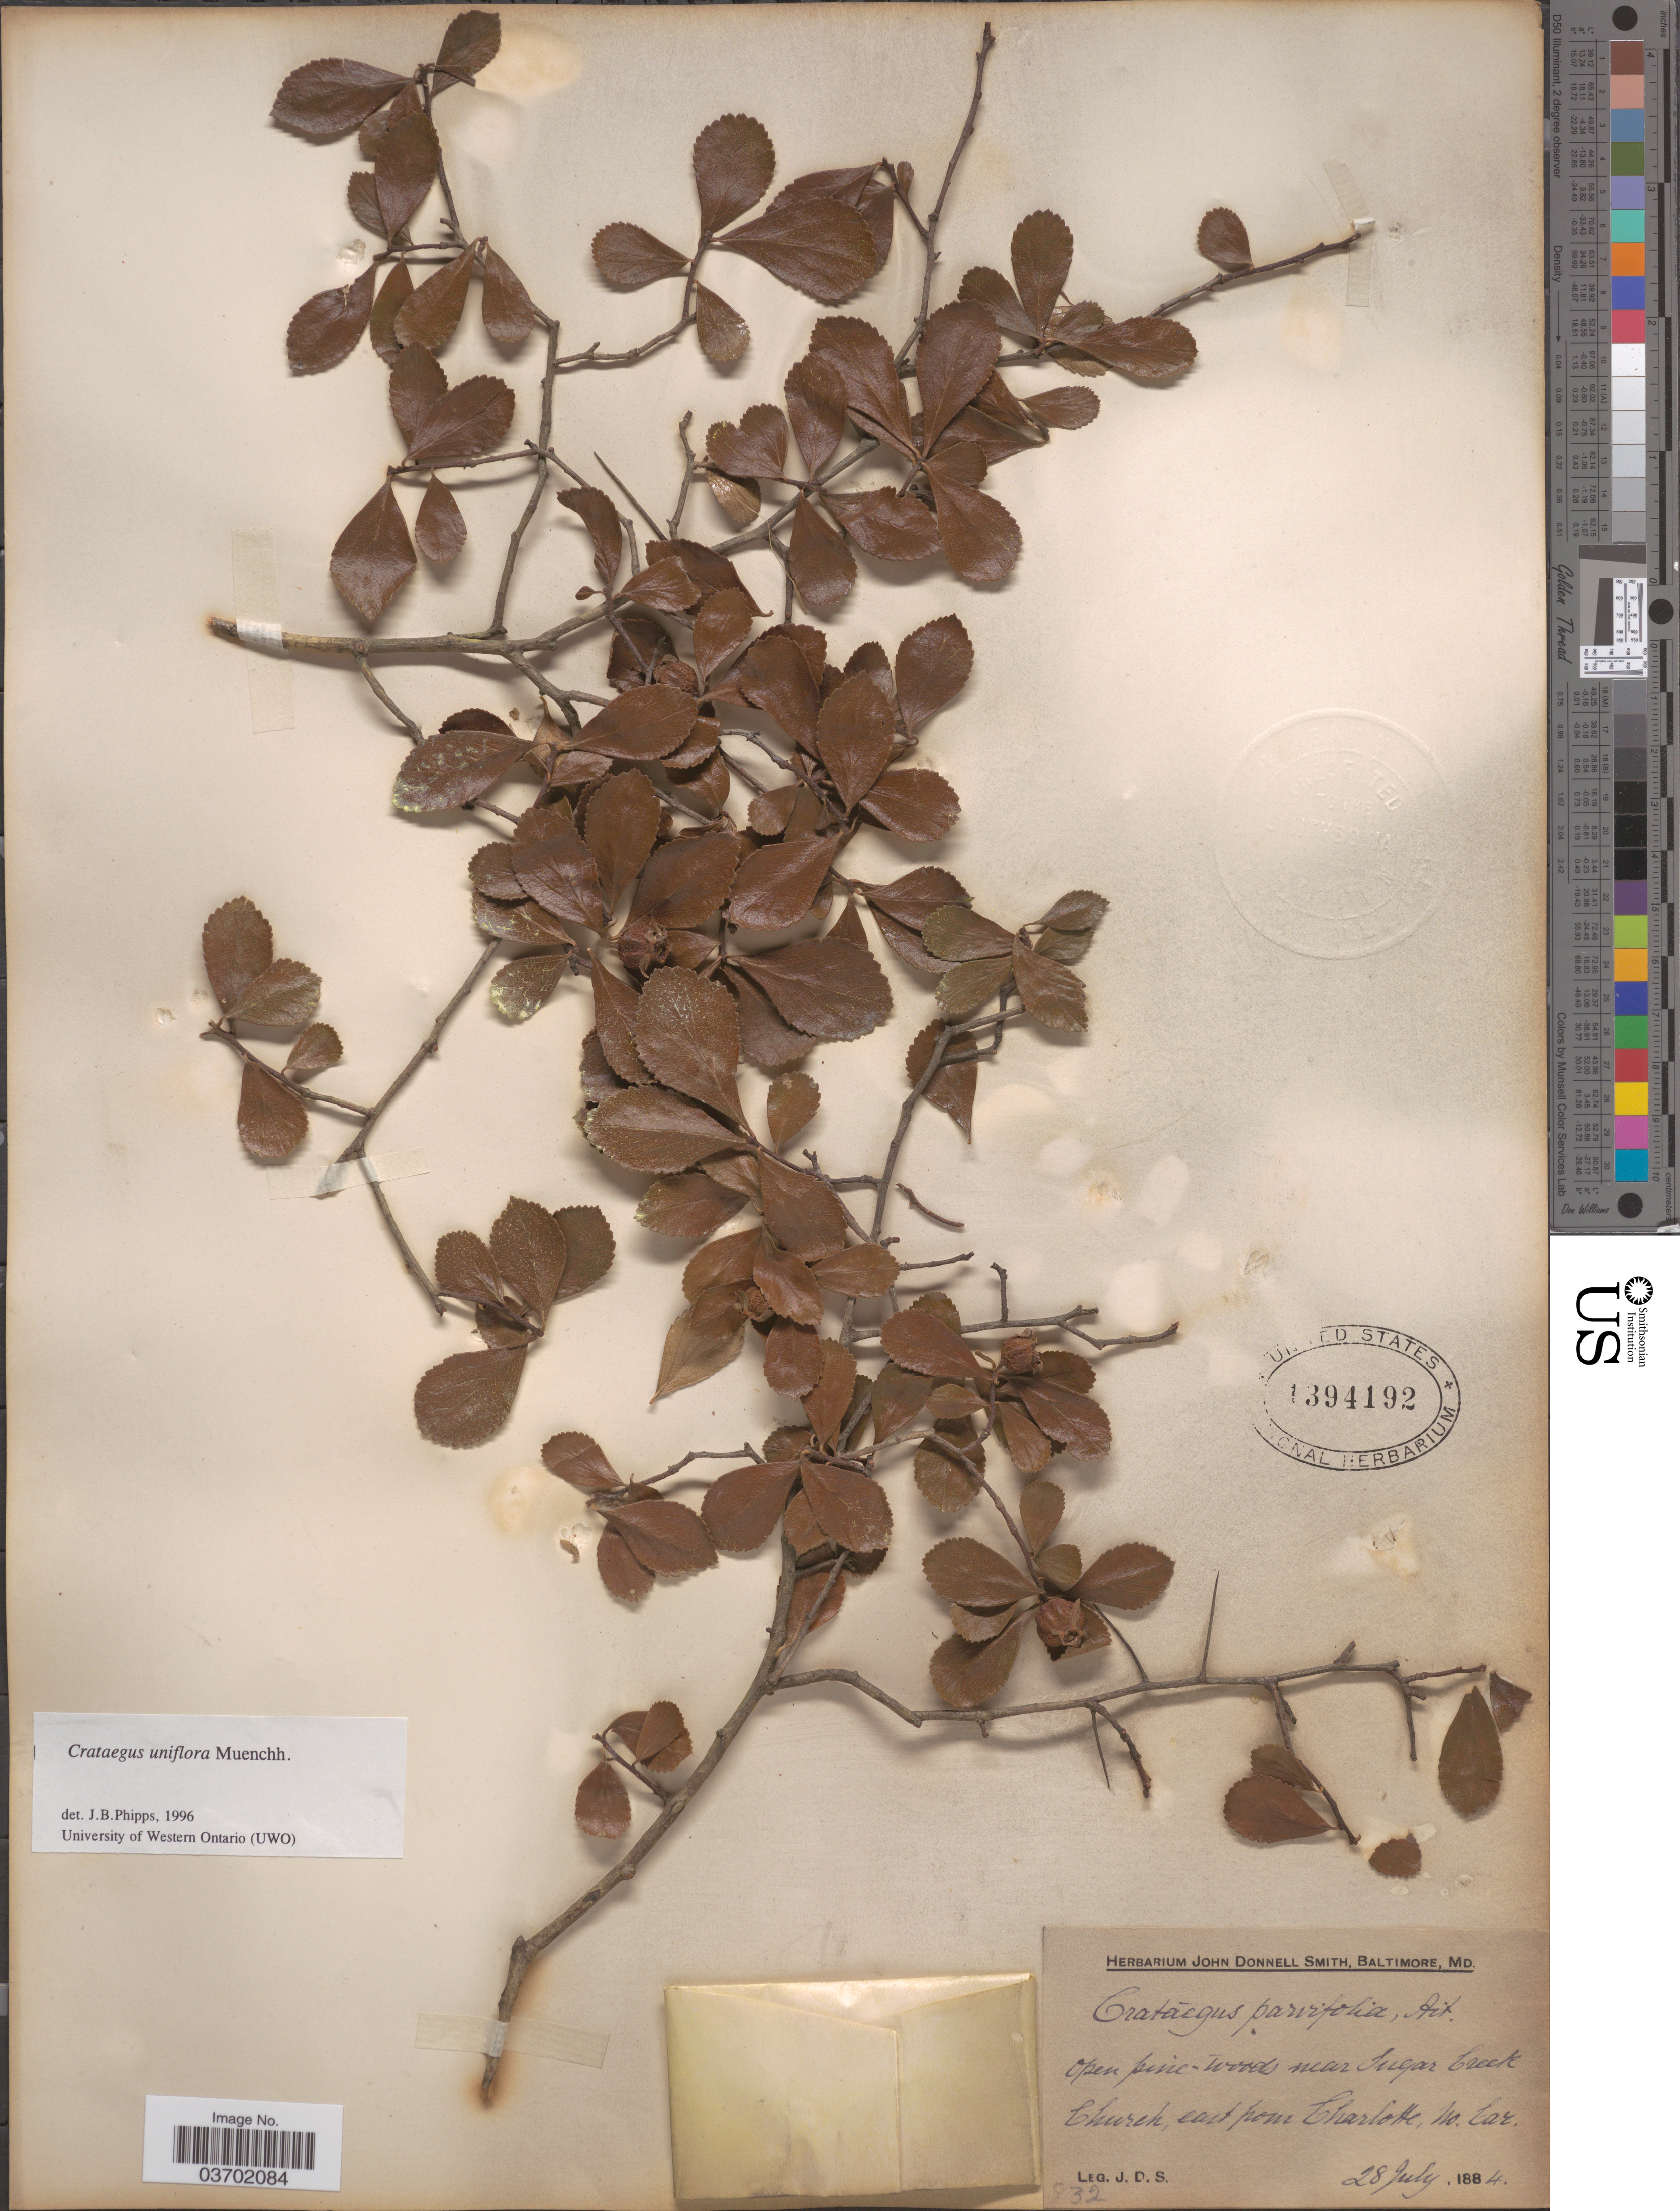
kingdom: Plantae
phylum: Tracheophyta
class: Magnoliopsida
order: Rosales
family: Rosaceae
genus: Crataegus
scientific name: Crataegus uniflora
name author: Münchh.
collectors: J. Donnell Smith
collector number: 832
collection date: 1884-07-28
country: United States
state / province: North Carolina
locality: Open pine-woods near Sugar Creek Church, east from Charlotte.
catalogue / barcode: US 1394192